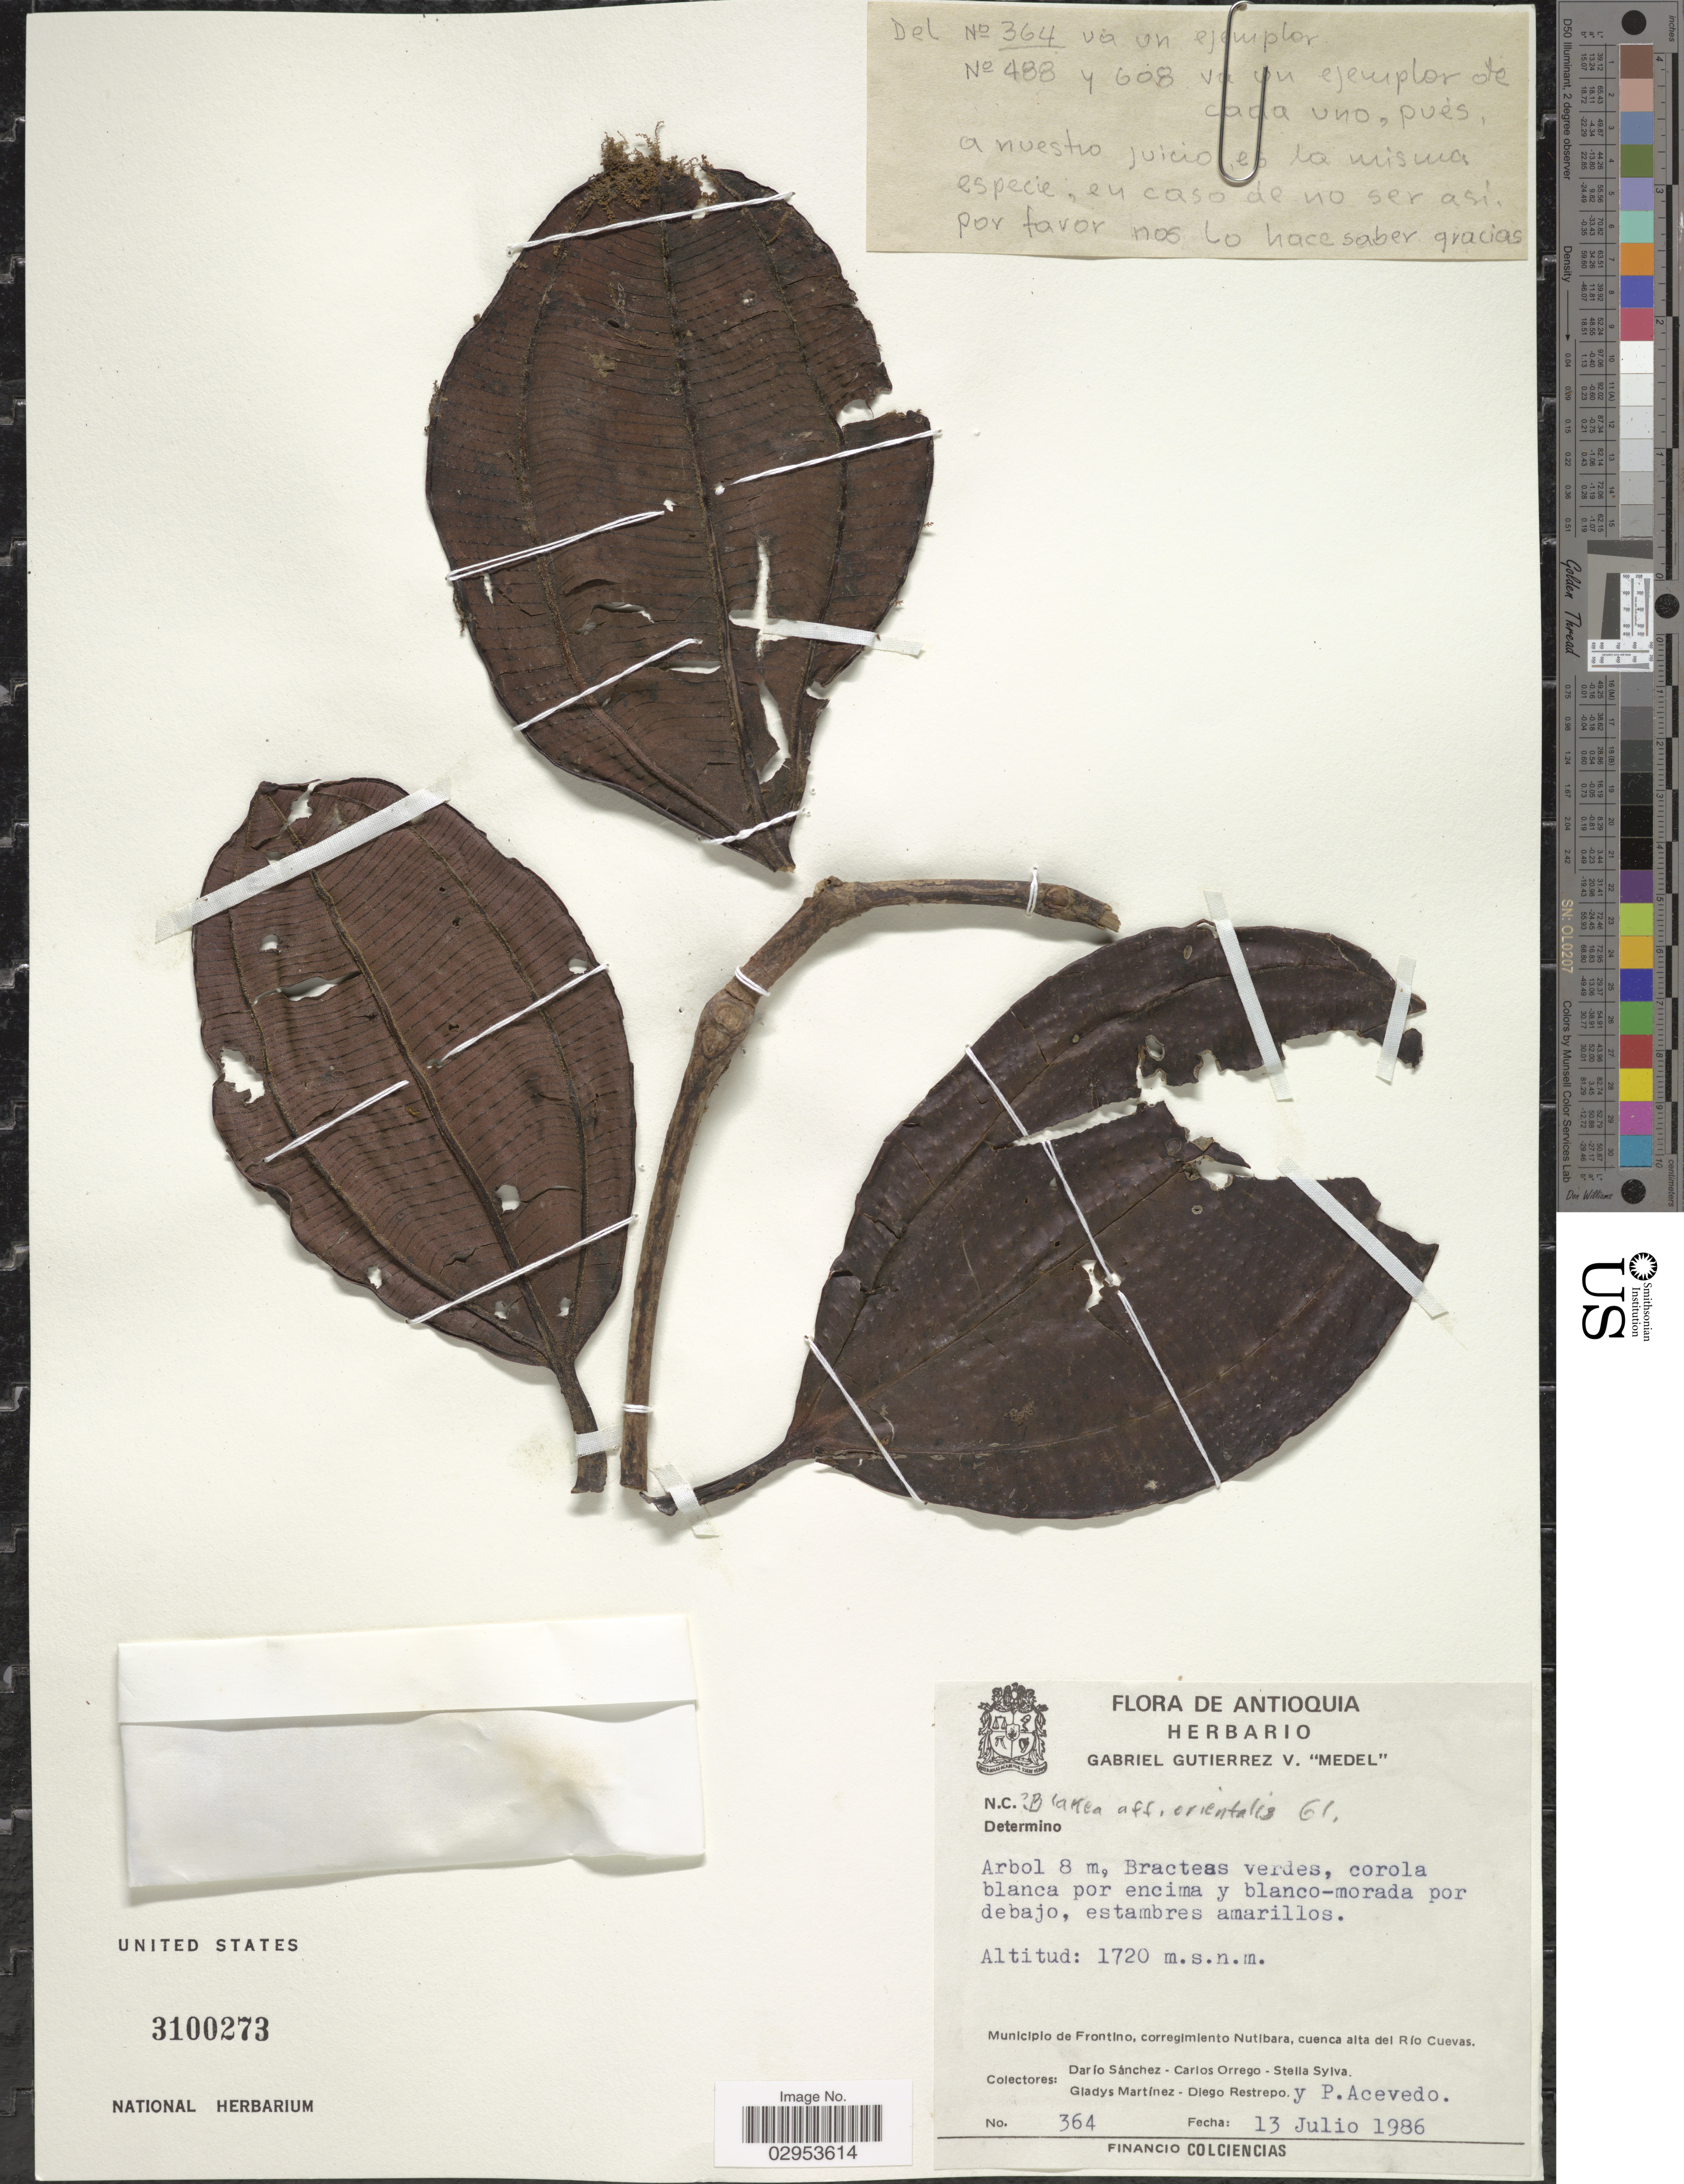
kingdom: Plantae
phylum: Tracheophyta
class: Magnoliopsida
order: Myrtales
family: Melastomataceae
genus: Blakea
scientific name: Blakea sp.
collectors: D. Sánchez, C. Orrego, S. Sylva, G. Martínez & et al.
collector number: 364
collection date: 1986-07-13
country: Colombia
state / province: Antioquia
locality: Municipio de Frontino, corregimiento Nutibara, cuenca alta del Río Cuevas.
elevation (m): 1720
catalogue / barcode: US 3100273